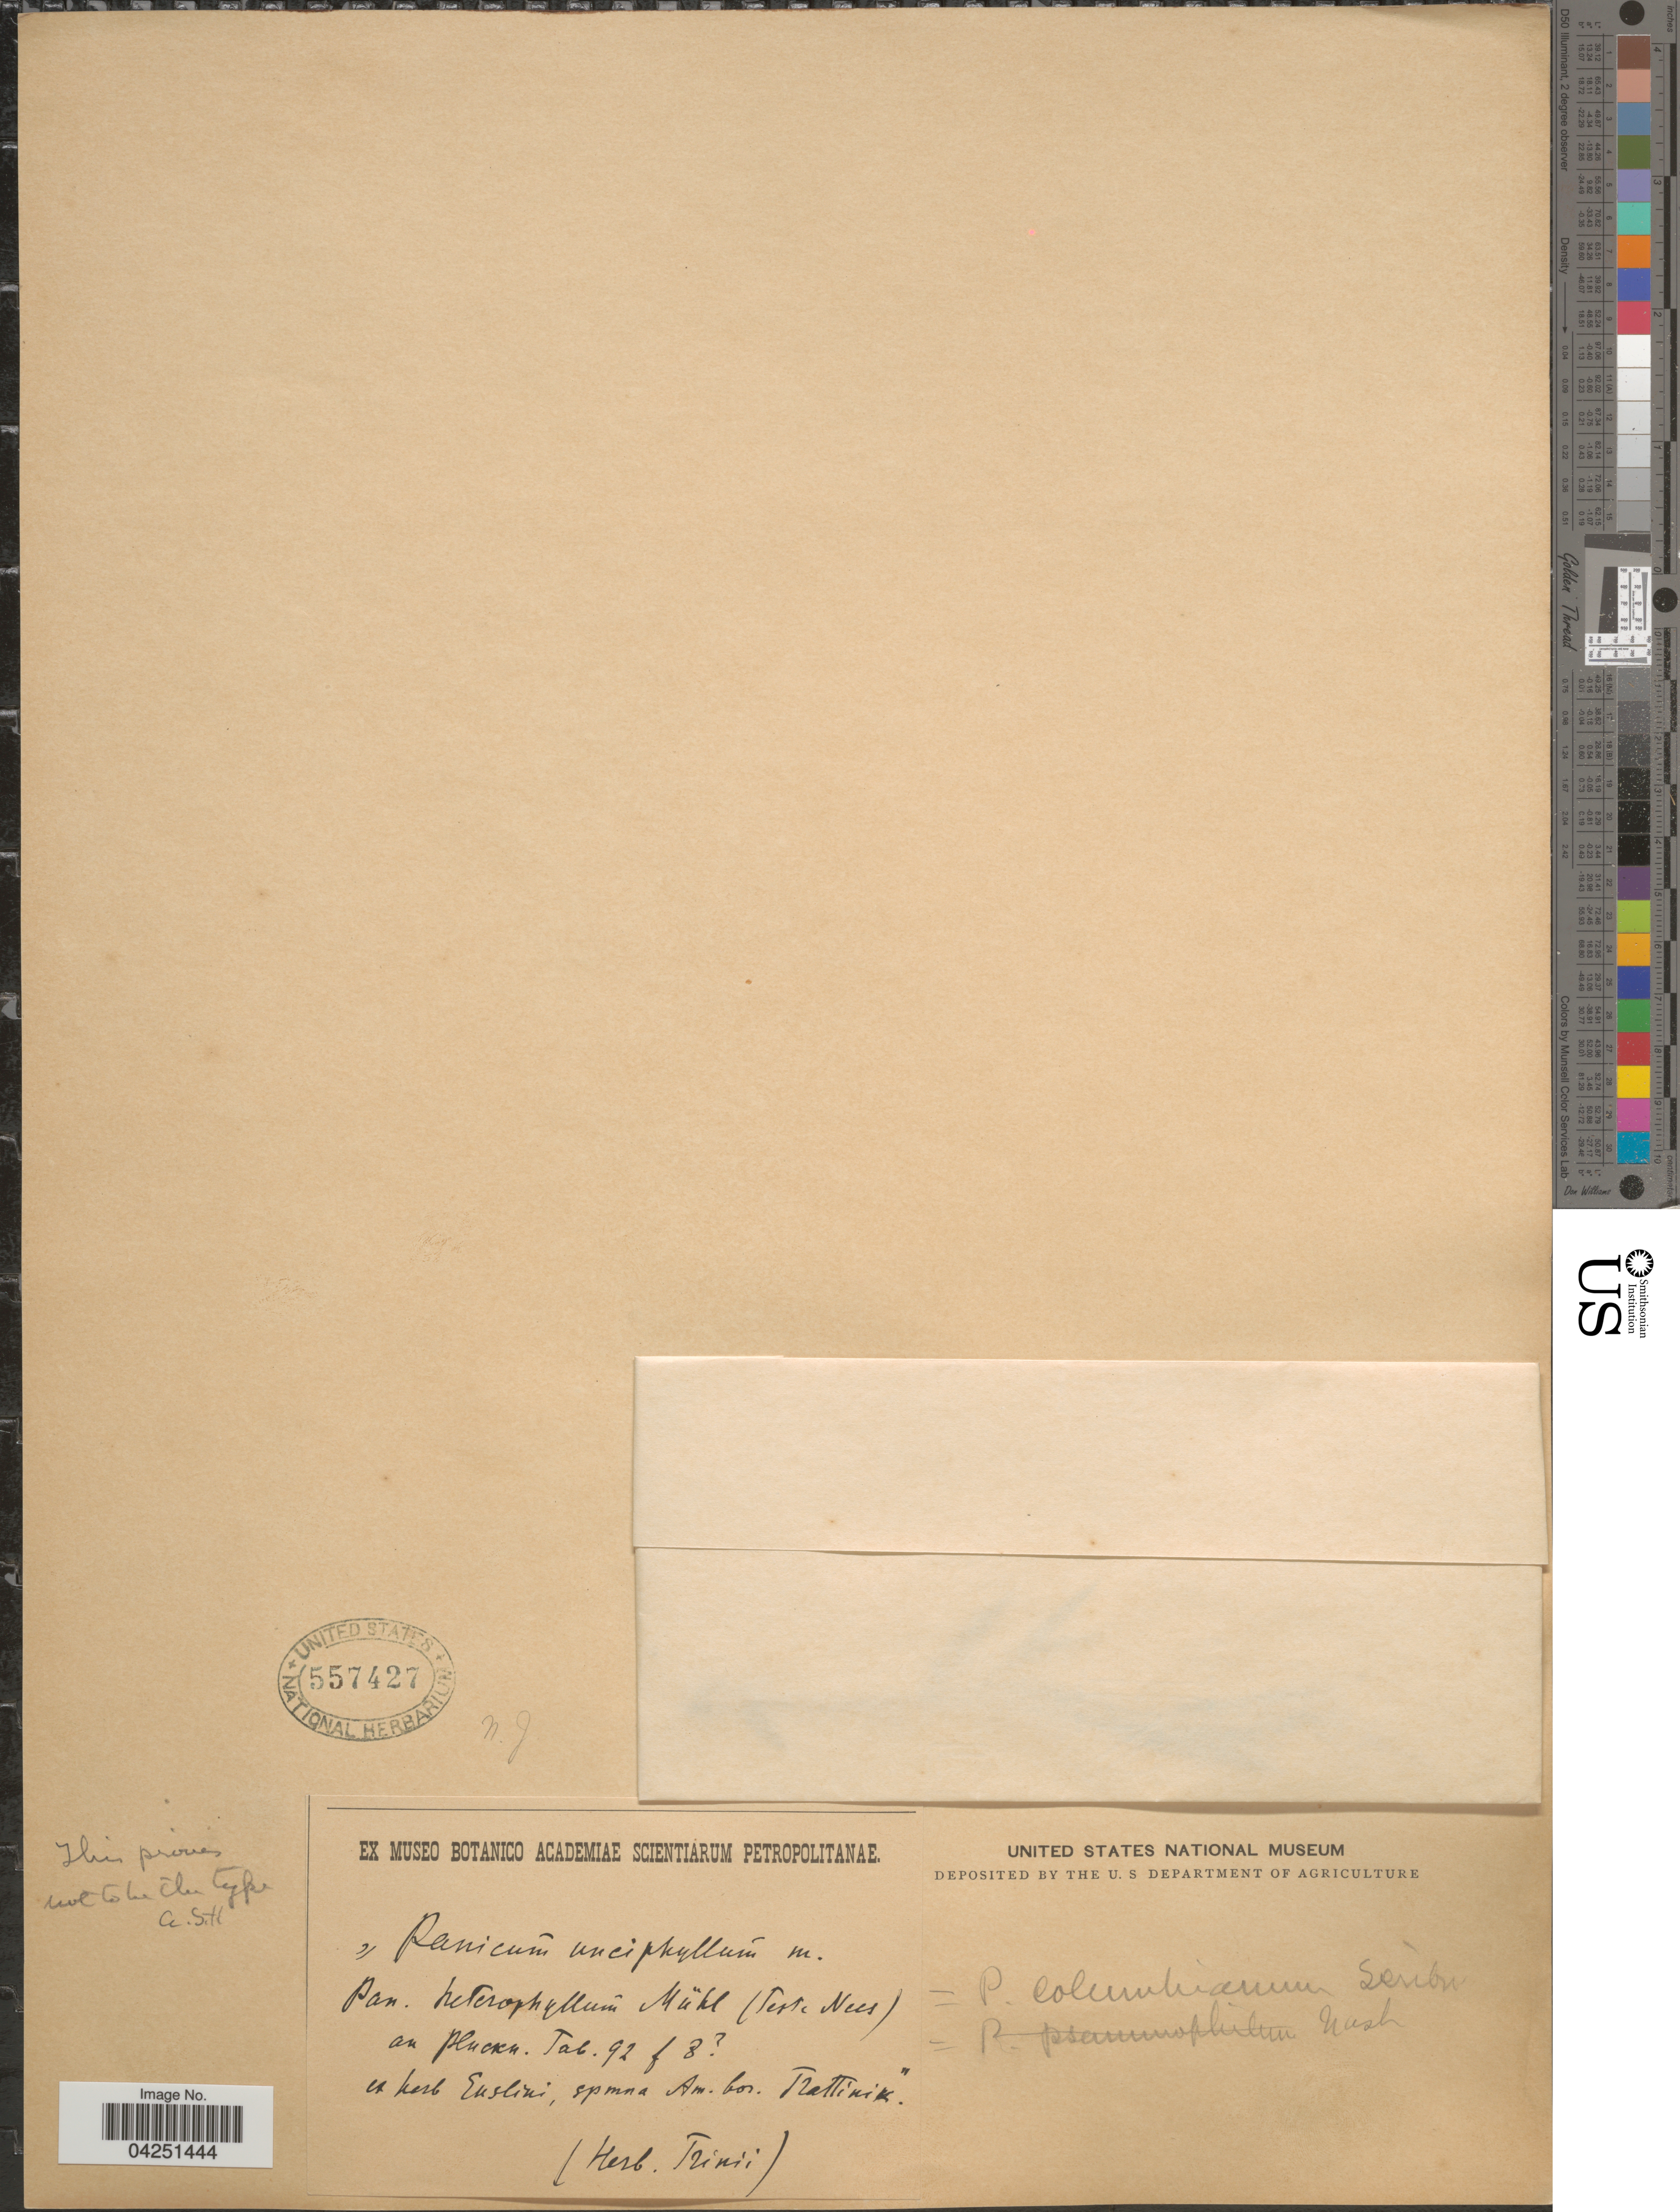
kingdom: Plantae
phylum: Tracheophyta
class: Liliopsida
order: Poales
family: Poaceae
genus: Dichanthelium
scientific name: Dichanthelium acuminatum var. acuminatum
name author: (Sw.) Gould & C.A. Clark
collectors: Ex herb. Trinii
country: United States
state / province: New Jersey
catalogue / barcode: US 557427